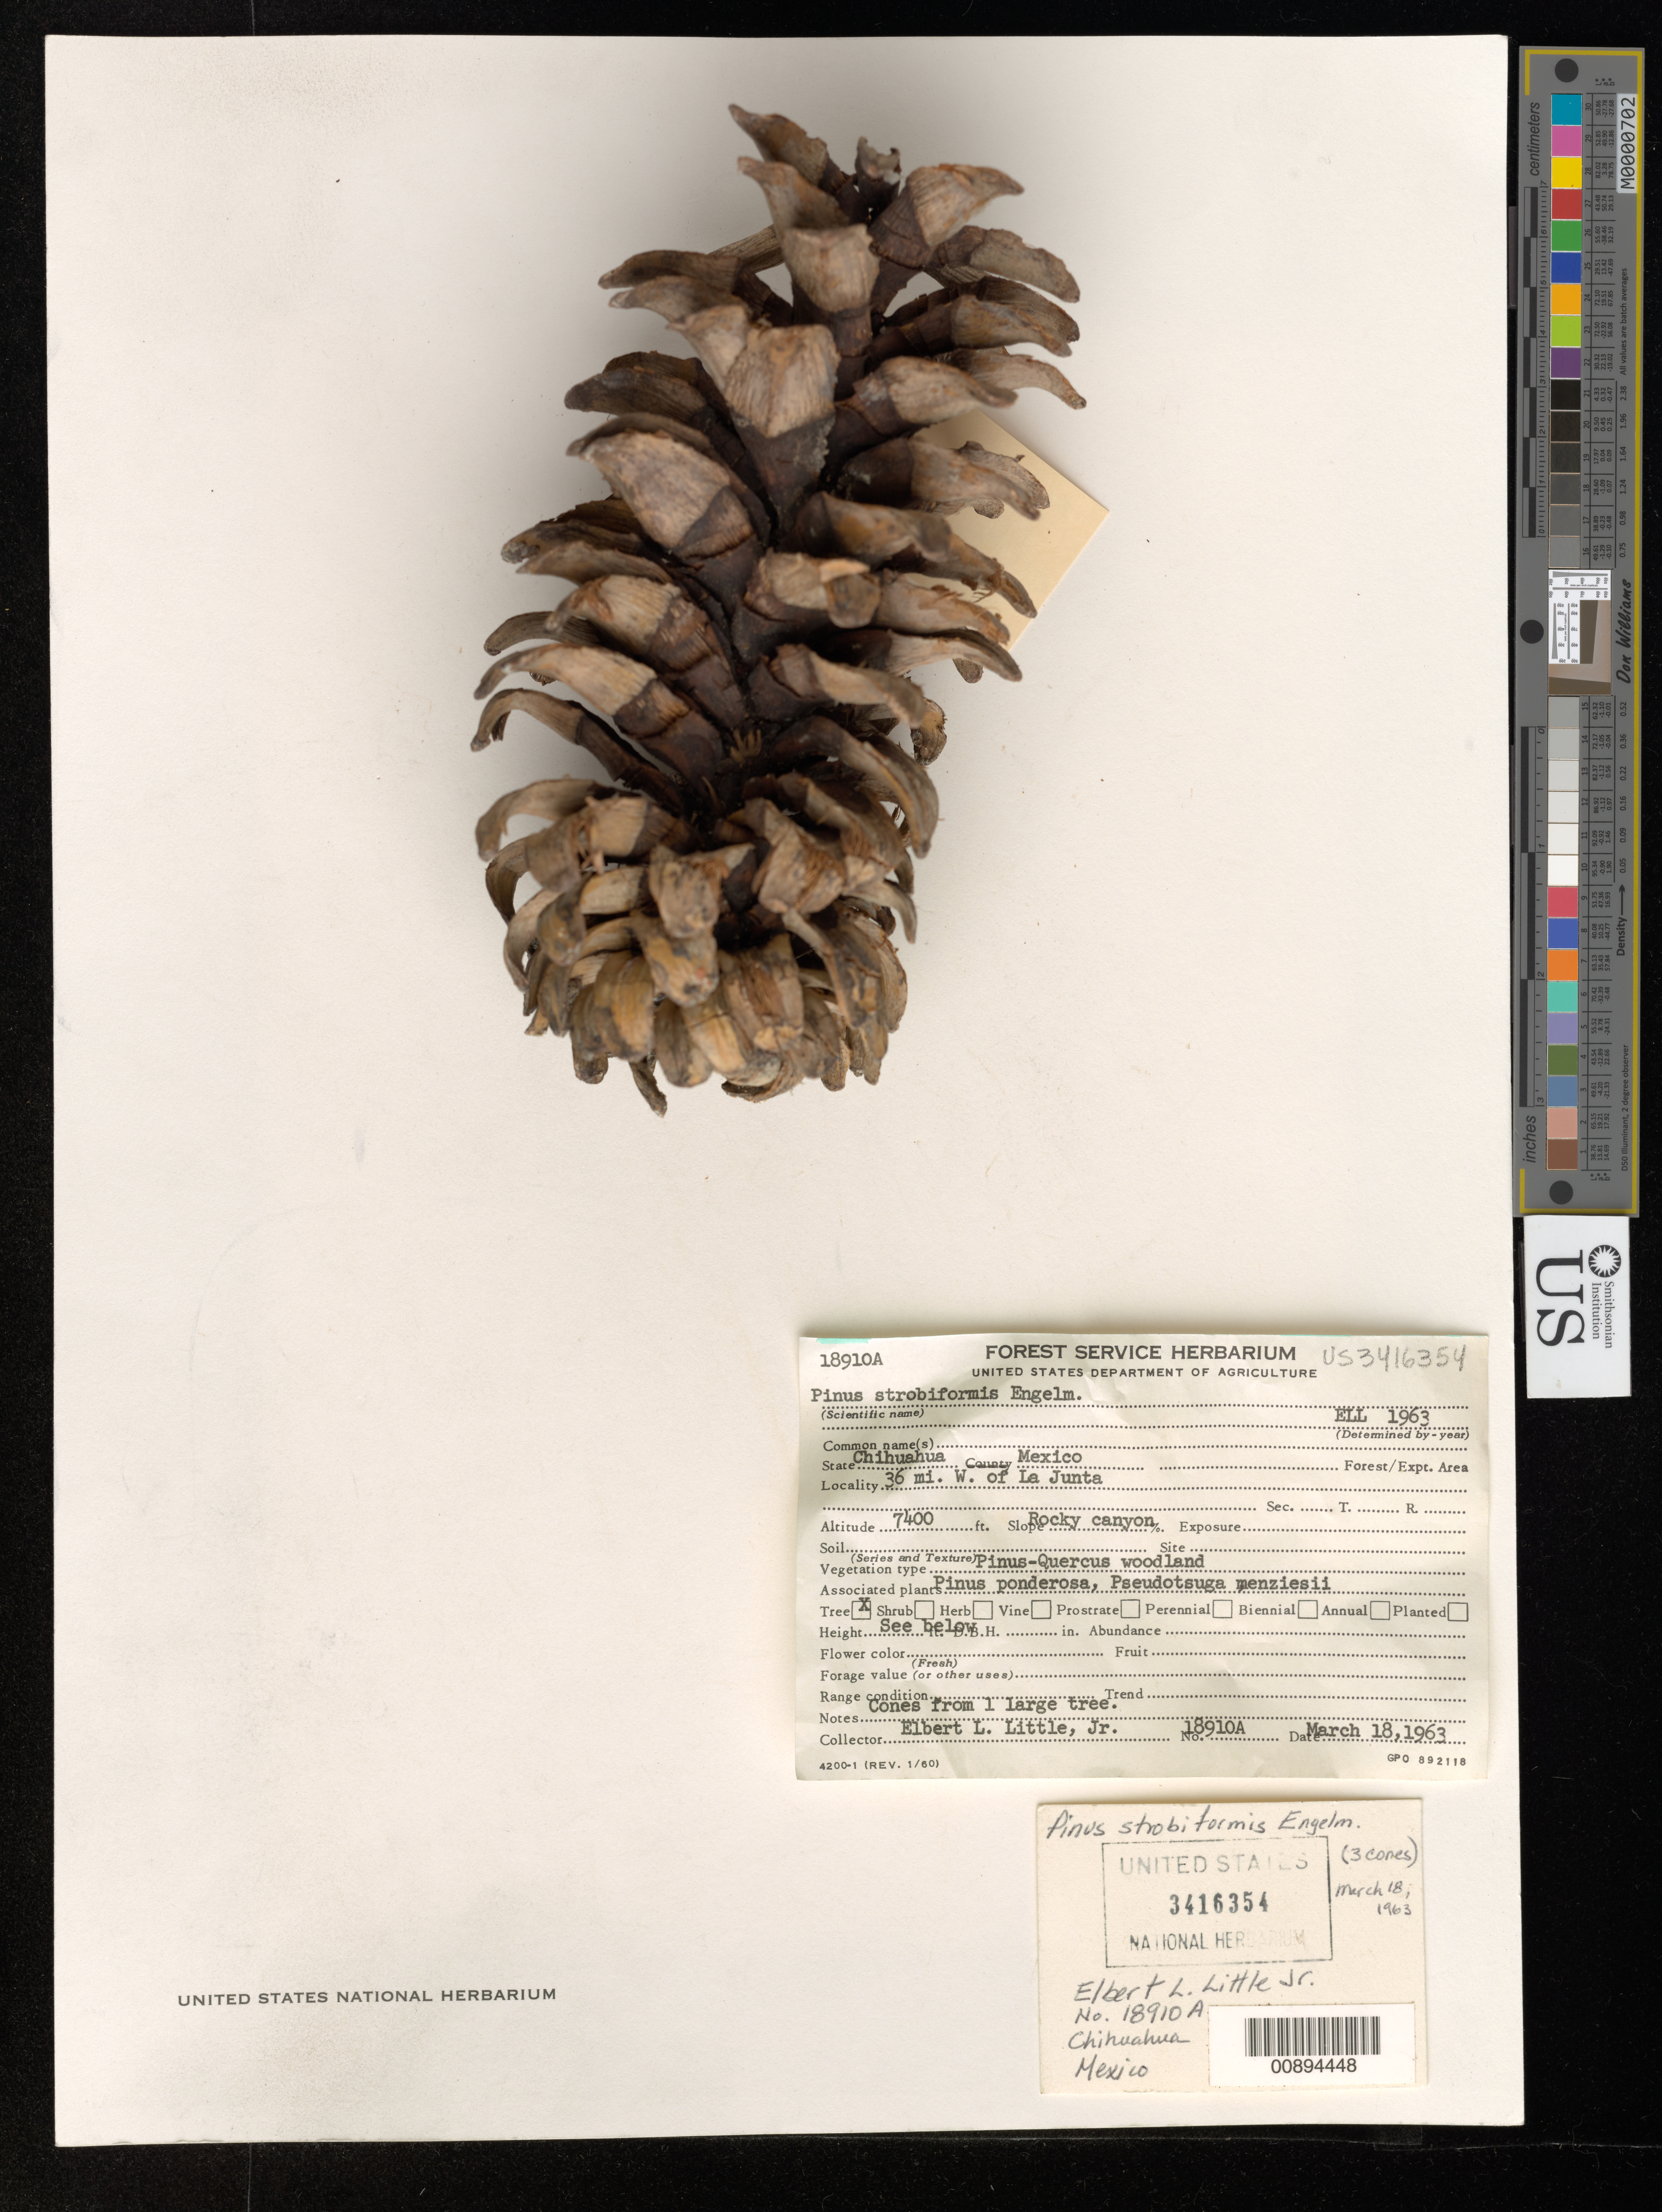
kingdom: Plantae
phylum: Tracheophyta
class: Pinopsida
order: Pinales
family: Pinaceae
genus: Pinus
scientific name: Pinus strobiformis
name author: Engelm.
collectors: E. L. Little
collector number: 18910A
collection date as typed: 18 Mar 1963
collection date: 1963-03-18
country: Mexico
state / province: Chihuahua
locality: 36 mi. W of La Junta, Chihuahua.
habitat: Rocky canyon. Pinus-Quercus woodland. Associated plants: Pinus ponderosa, Pseudotsuga menziesii.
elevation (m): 2256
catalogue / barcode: US 3416354